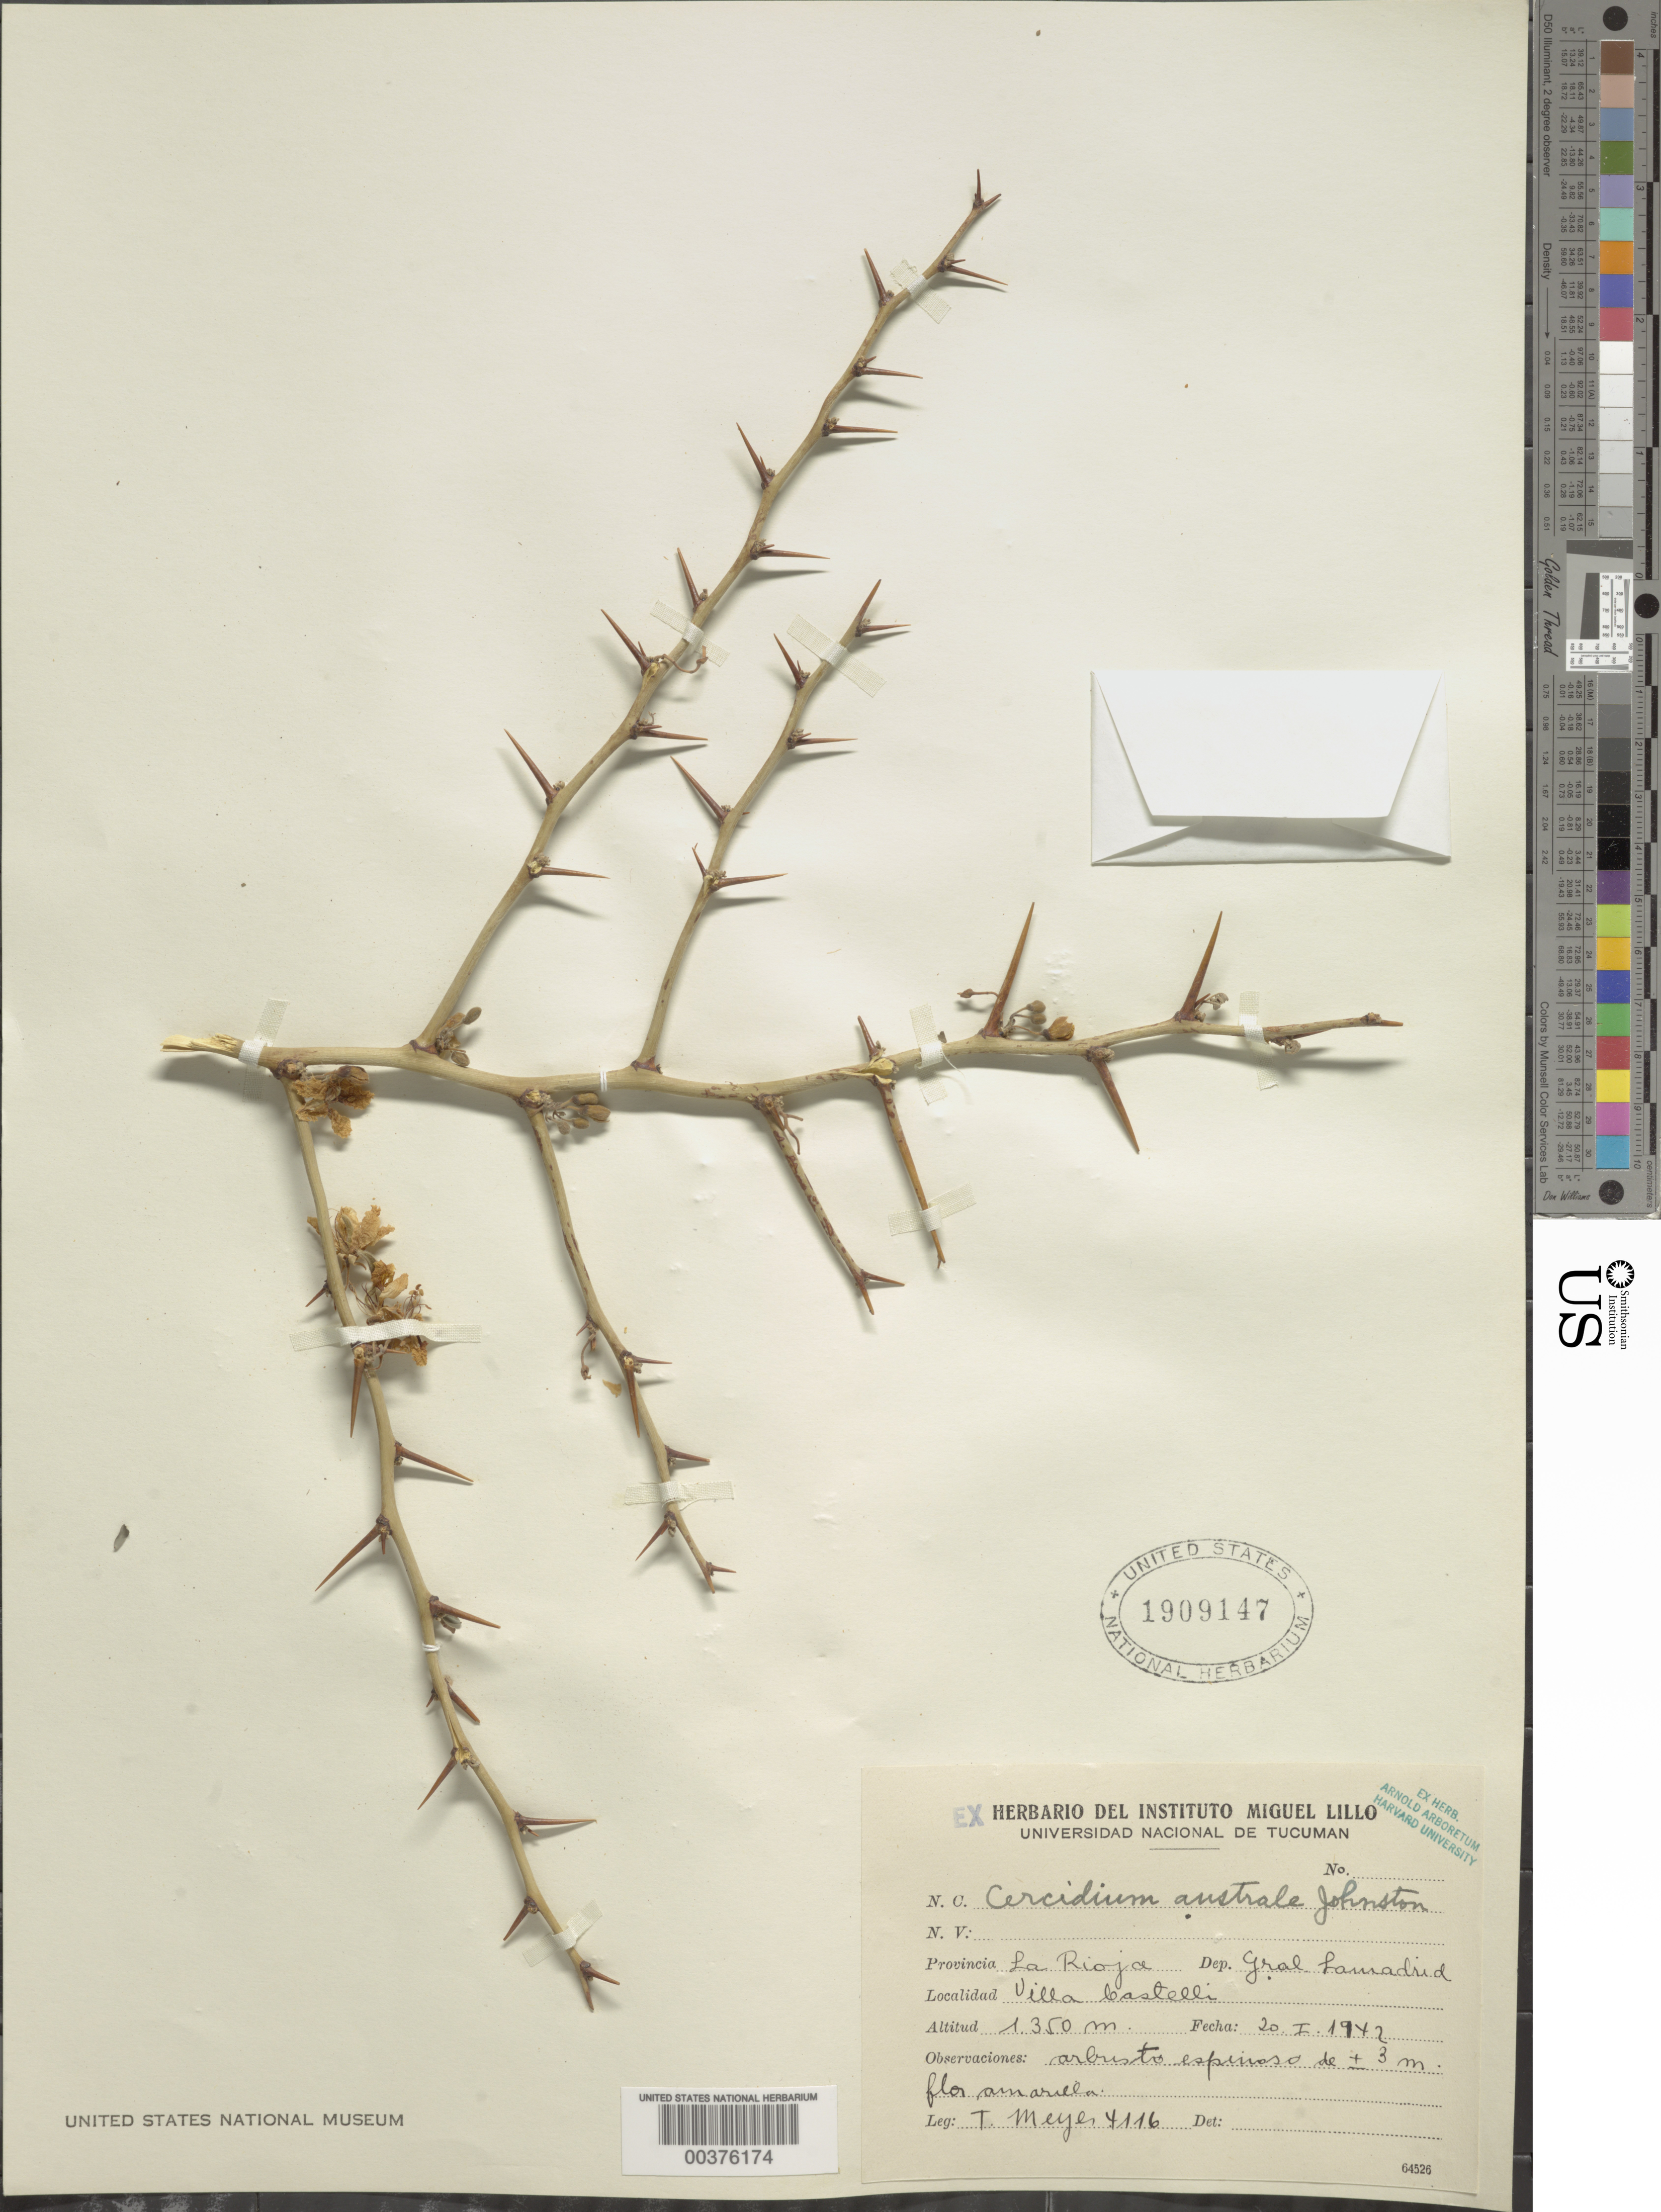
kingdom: Plantae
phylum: Tracheophyta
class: Magnoliopsida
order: Fabales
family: Fabaceae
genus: Parkinsonia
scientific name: Parkinsonia glauca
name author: (Cav.) Varjão & Mansano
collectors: T. Meyer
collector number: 4116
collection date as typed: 20 Jan 1942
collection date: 1942-01-20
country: Argentina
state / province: La Rioja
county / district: General La Madrid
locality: Villa Castelli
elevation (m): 1350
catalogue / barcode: US 1909147